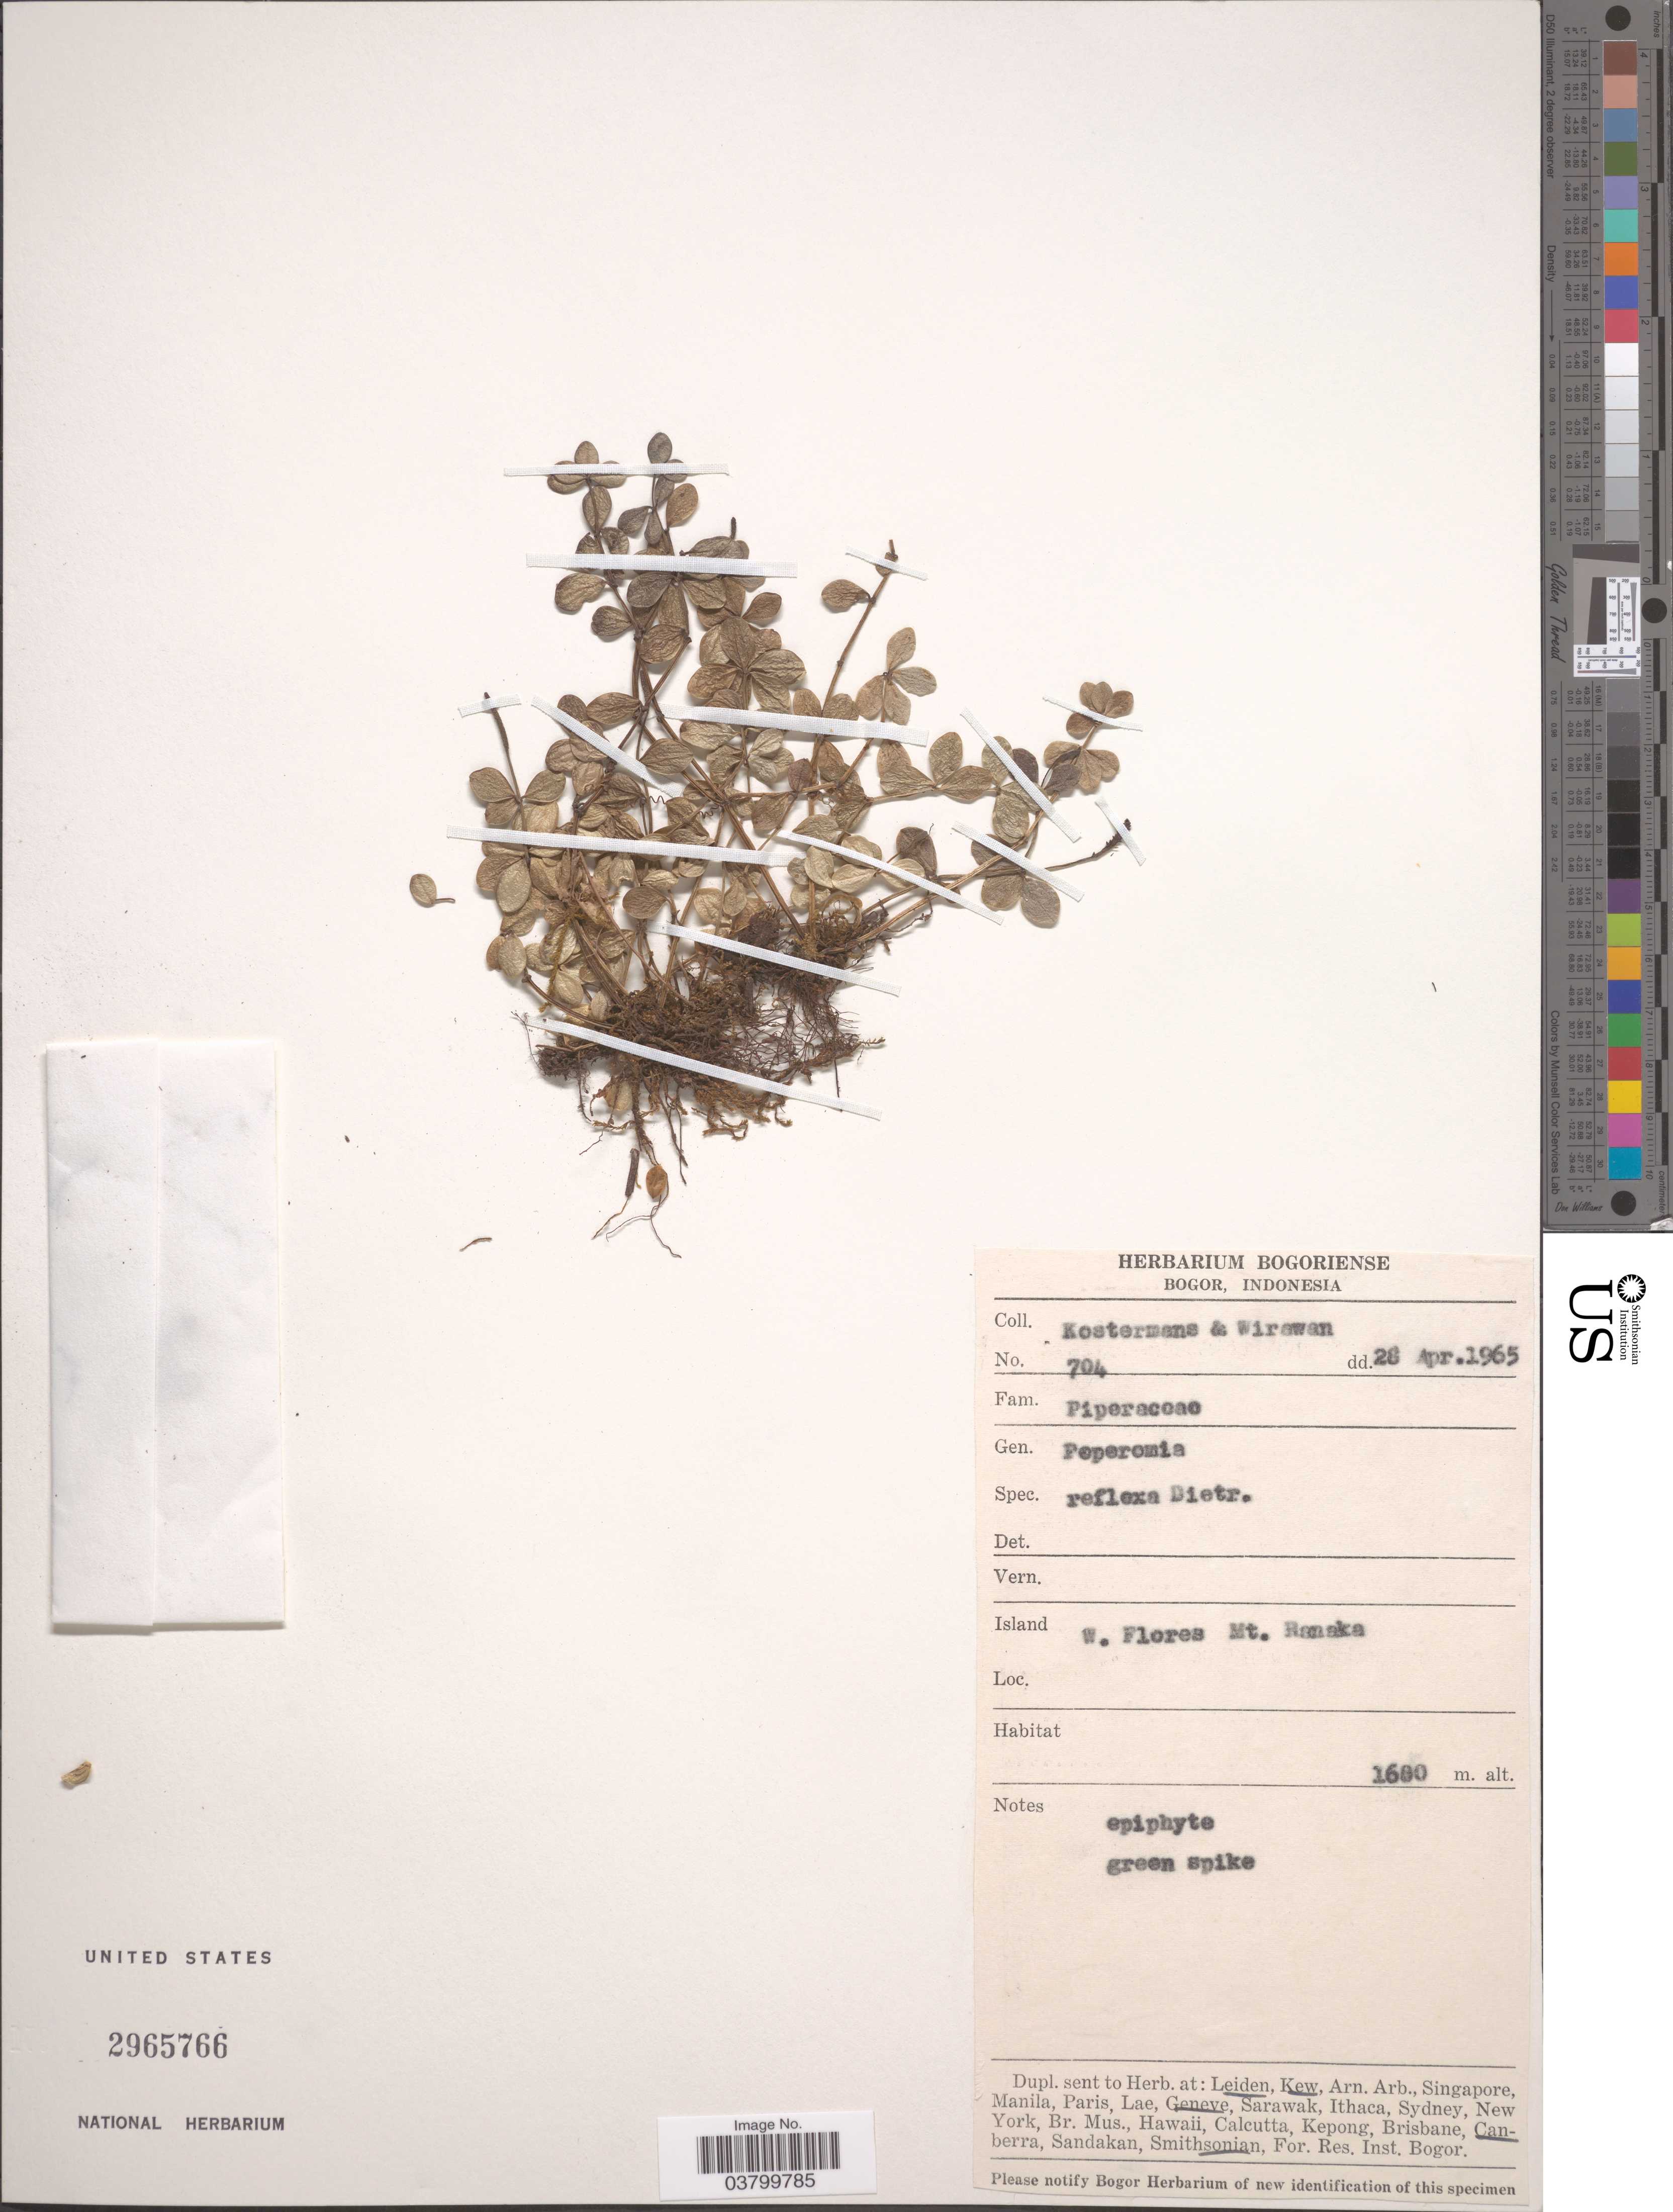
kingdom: Plantae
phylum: Tracheophyta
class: Magnoliopsida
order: Piperales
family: Piperaceae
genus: Peperomia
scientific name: Peperomia tetraphylla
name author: (G. Forst.) Hook. & Arn.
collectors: Kostermans & -. Wirawan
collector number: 704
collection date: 1965-04-28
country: Indonesia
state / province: Nusa Tenggara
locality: Island: W. Flores Mt. Ranaka.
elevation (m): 1600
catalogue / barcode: US 2965766